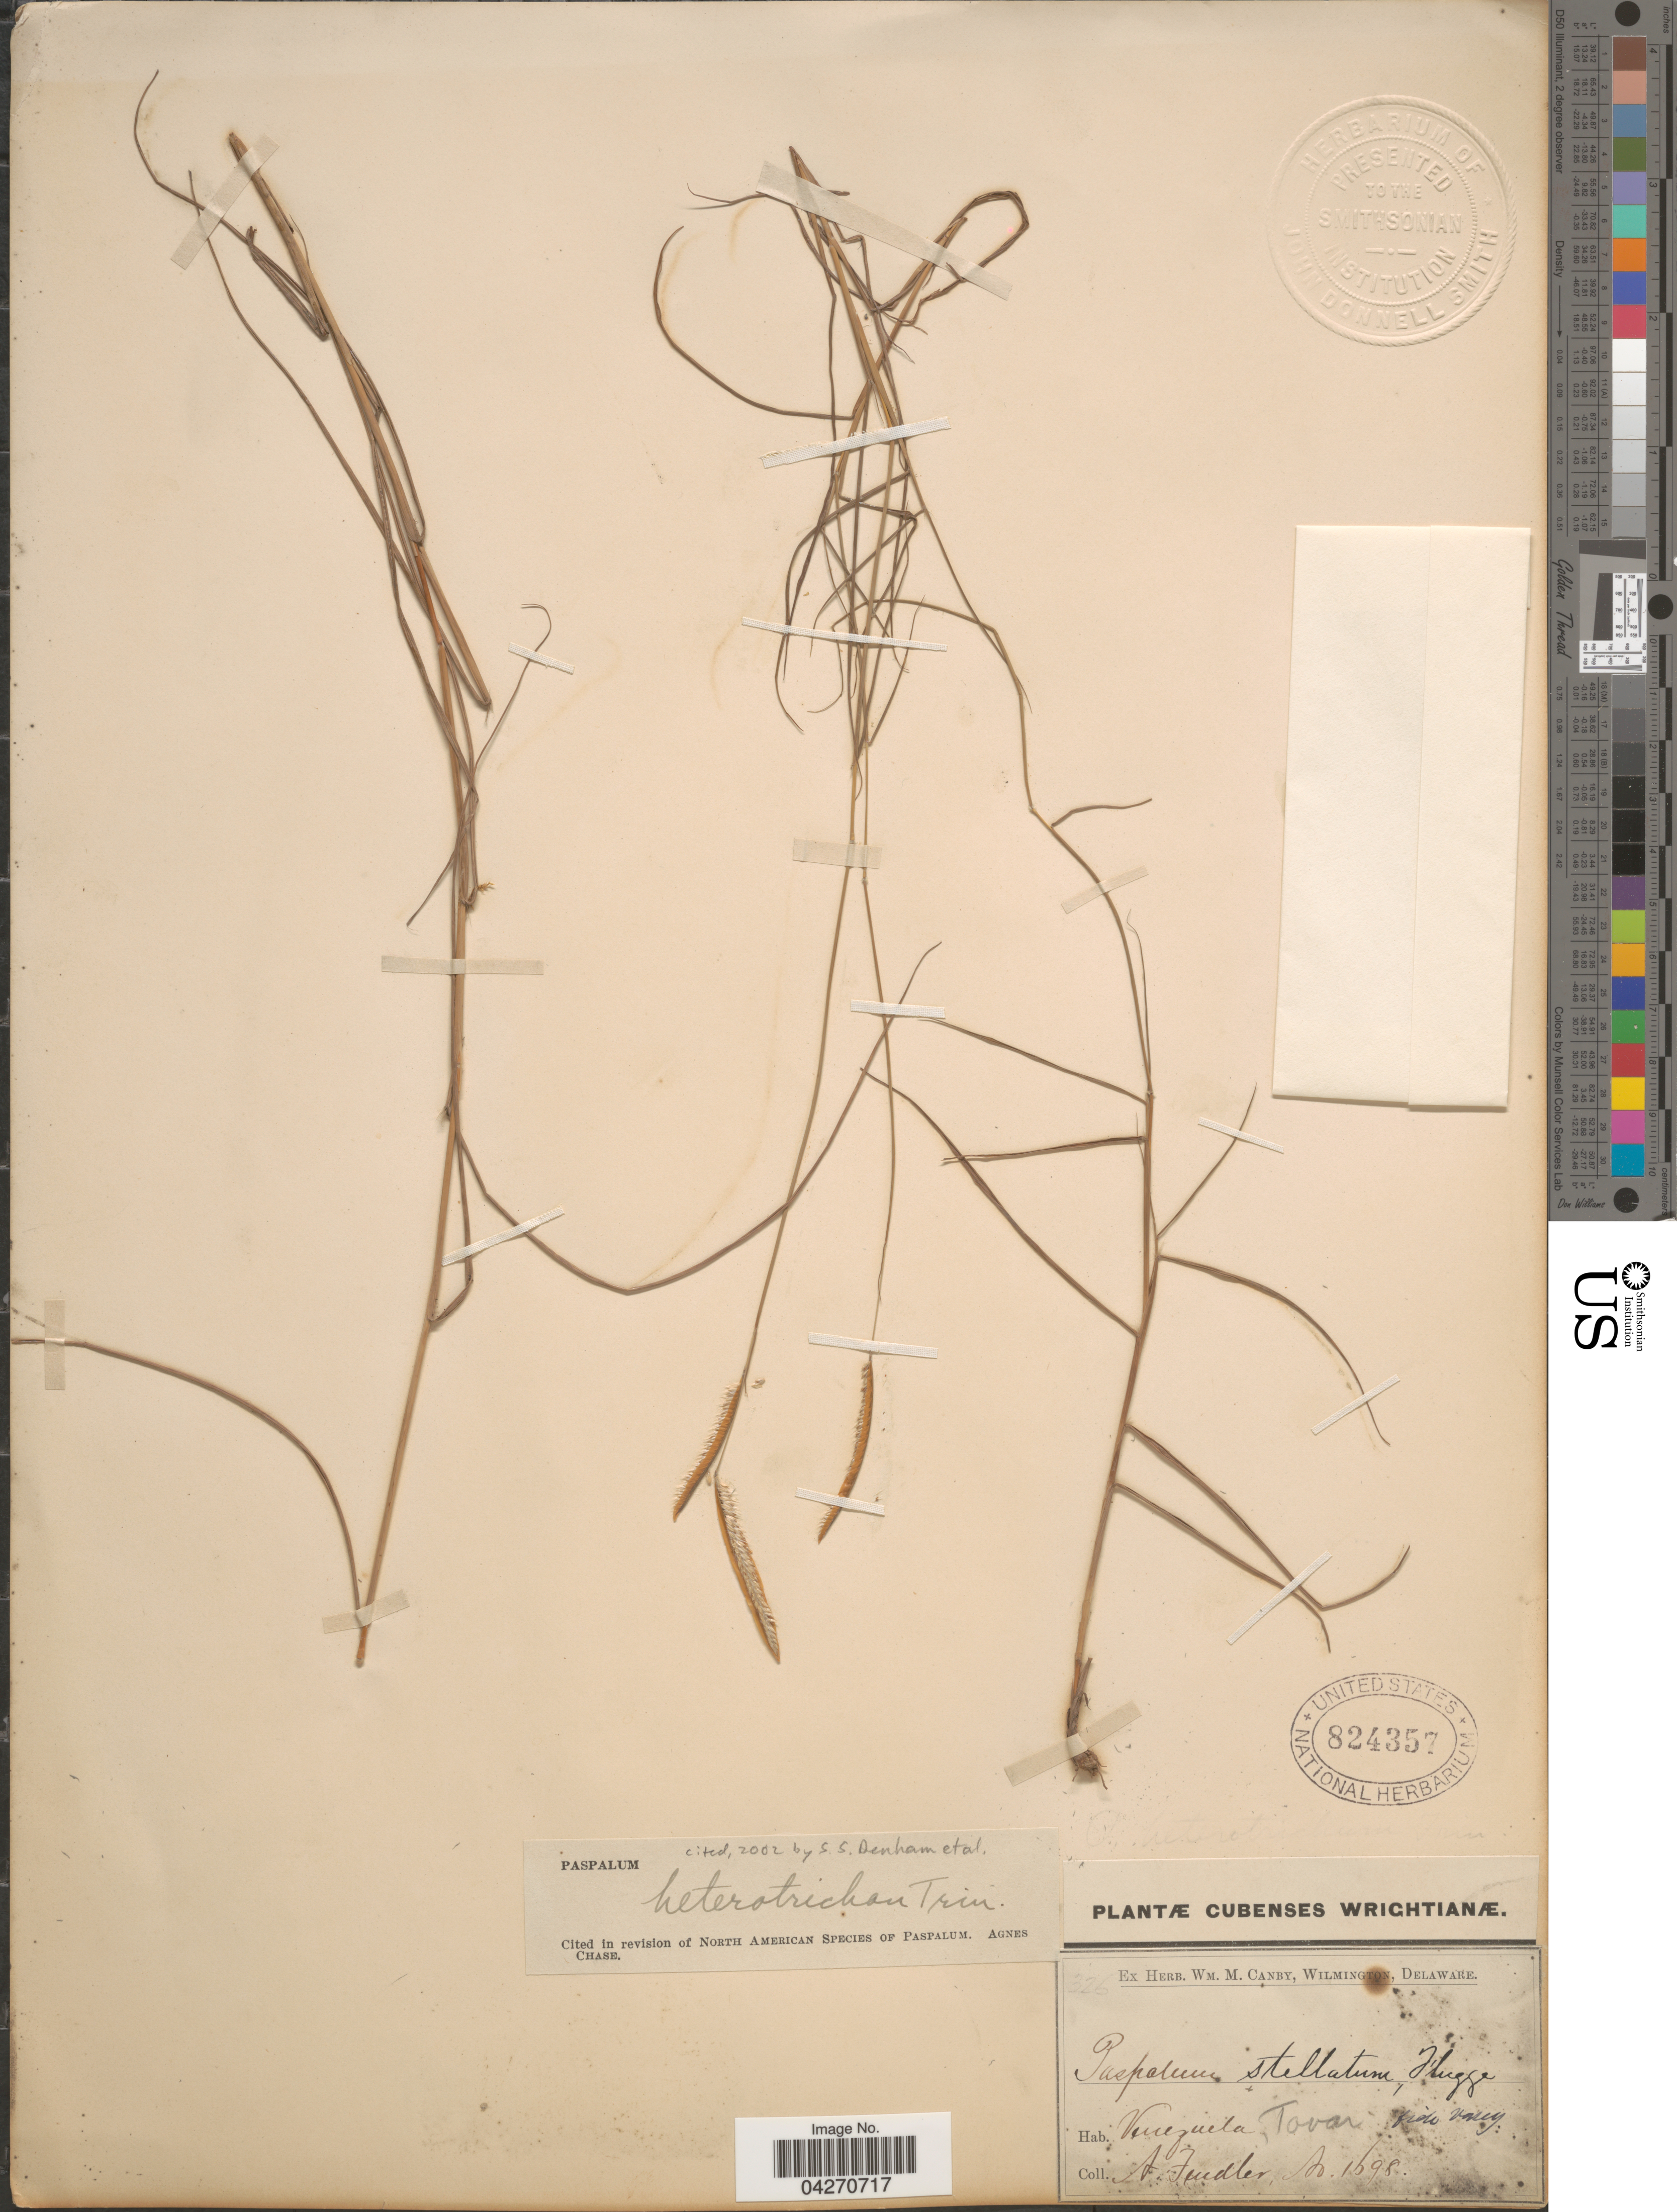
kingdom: Plantae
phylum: Tracheophyta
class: Liliopsida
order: Poales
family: Poaceae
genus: Paspalum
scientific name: Paspalum hererotrichon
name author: Trin.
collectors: A. Fendler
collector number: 1698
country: Venezuela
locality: Tovar.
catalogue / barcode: US 824357